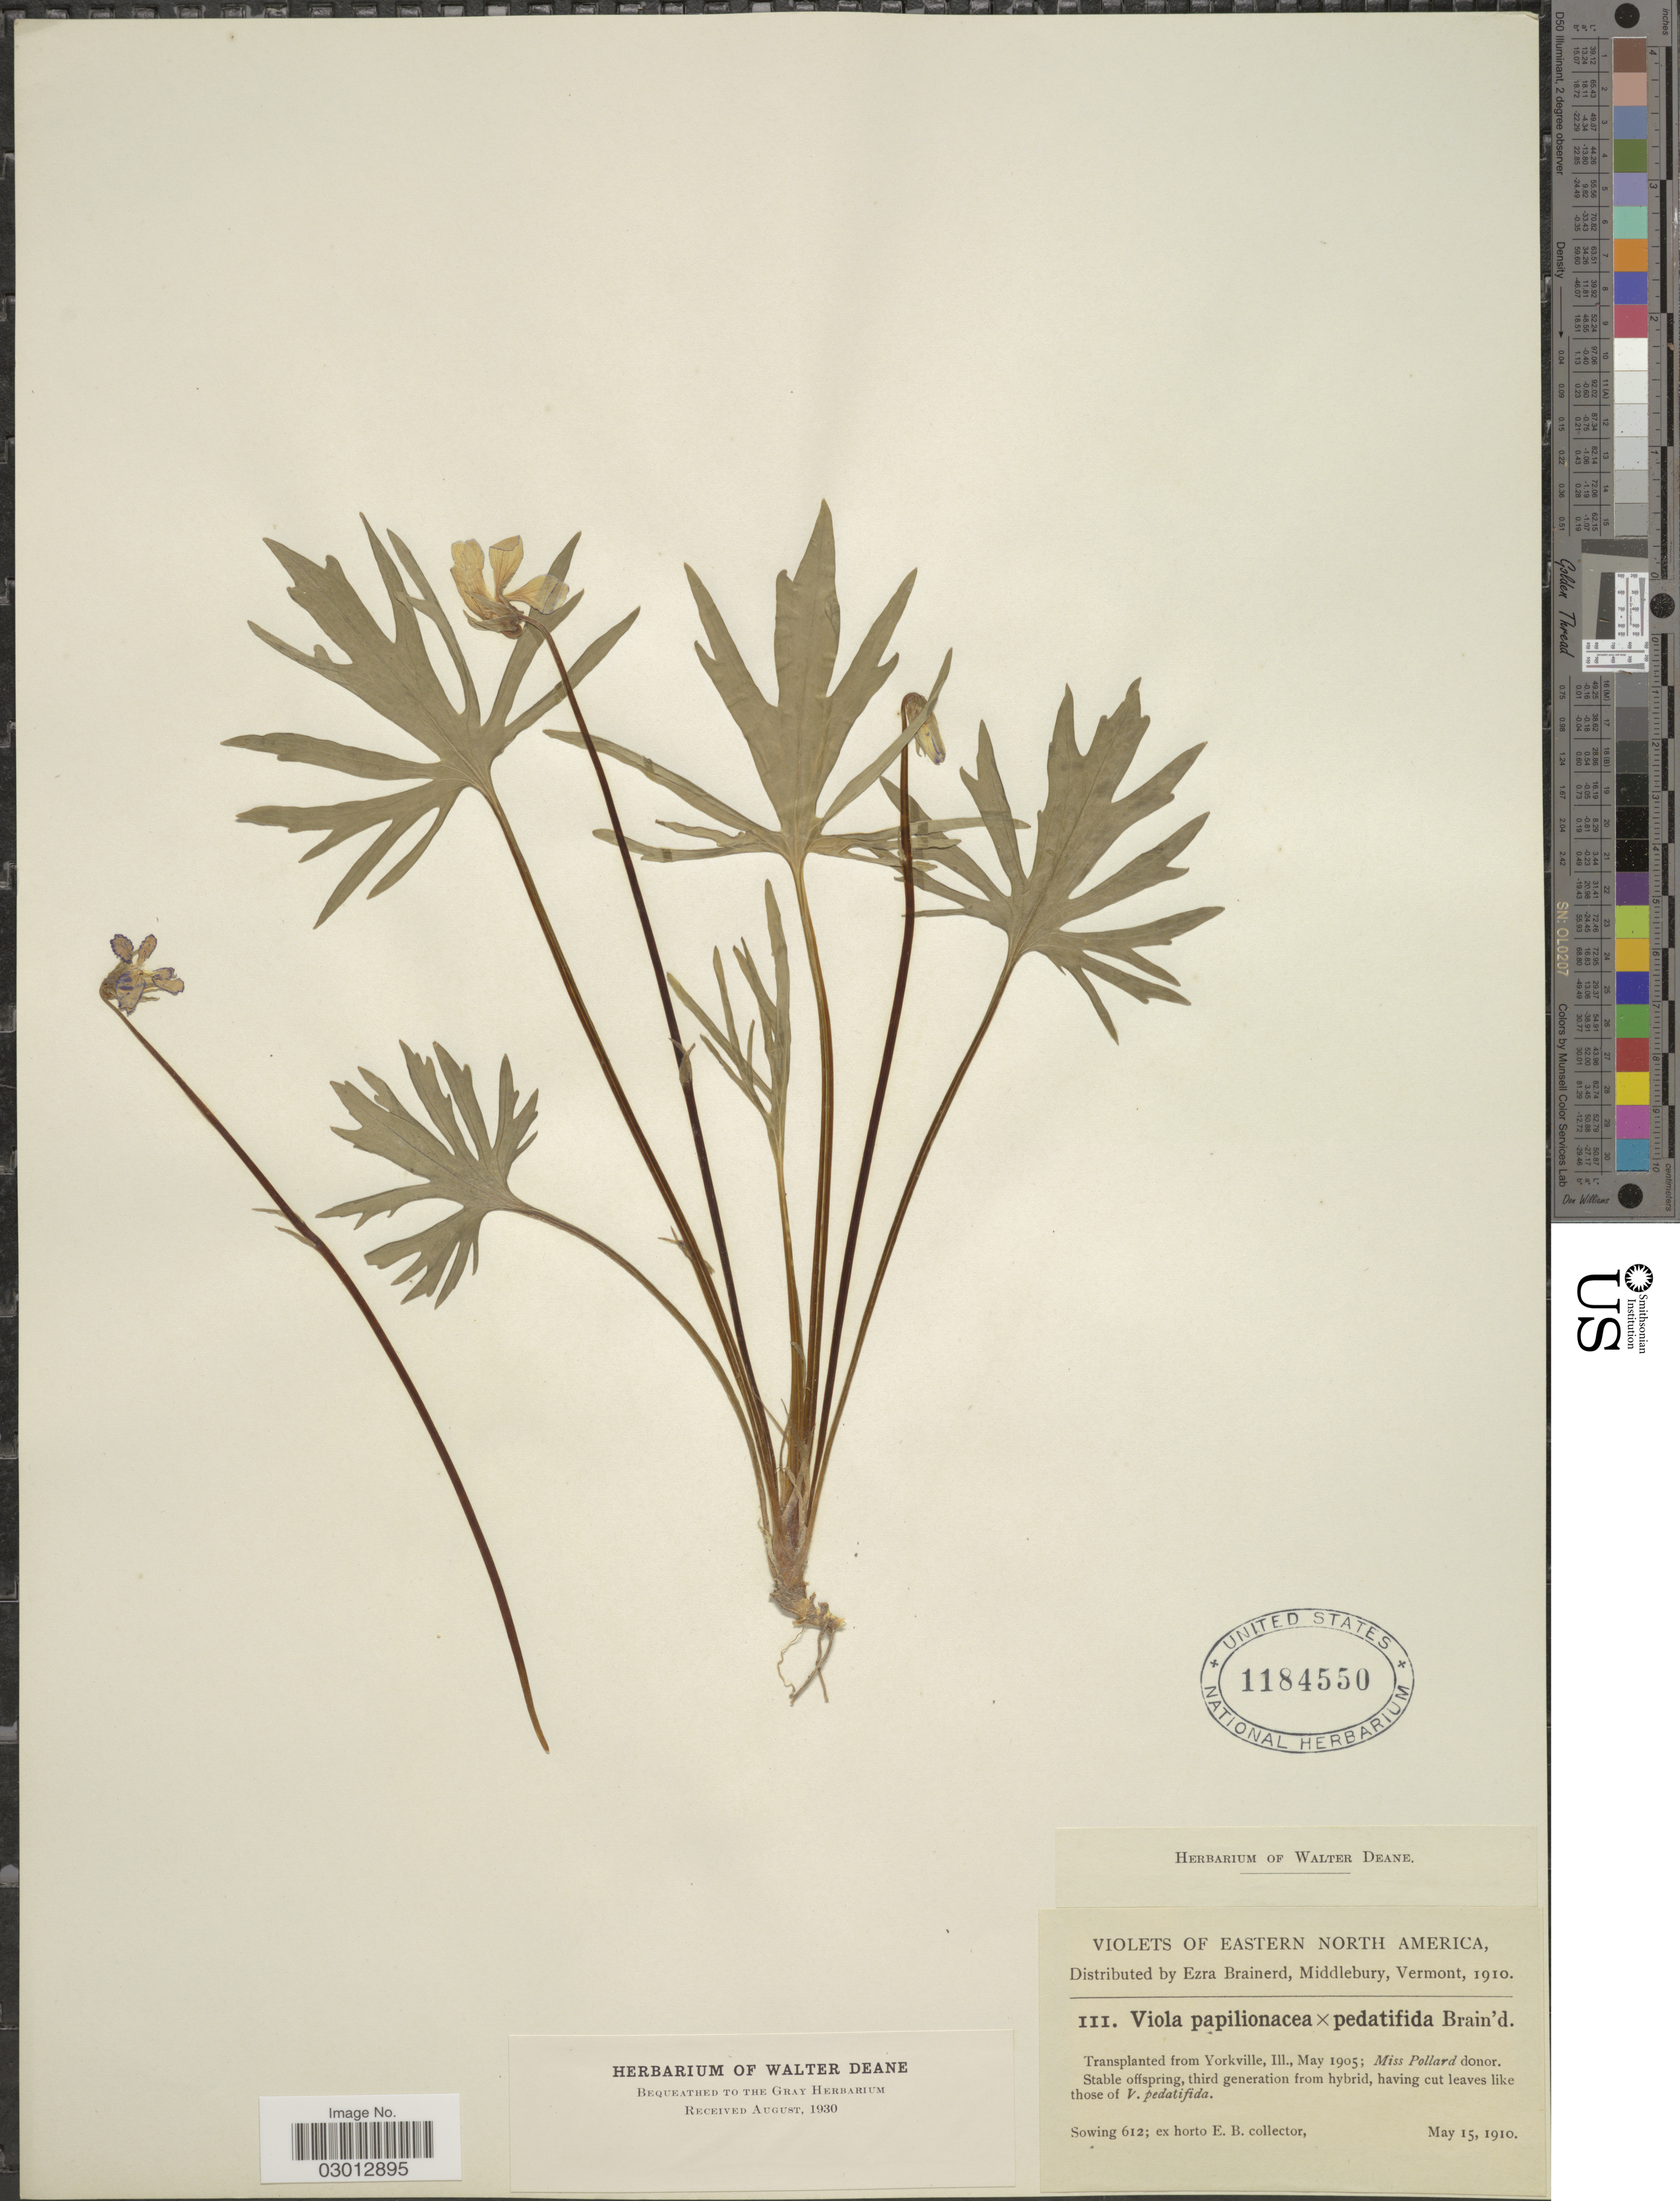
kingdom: Plantae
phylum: Tracheophyta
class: Magnoliopsida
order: Malpighiales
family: Violaceae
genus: Viola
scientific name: Viola papilionacea x V. pedatifida G. Don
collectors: ex herb. Ezra Brainerd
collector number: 111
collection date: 1910-05-15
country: United States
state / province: Illinois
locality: Eastern North America. Transplanted from Yorkville, Ill.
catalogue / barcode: US 1184550